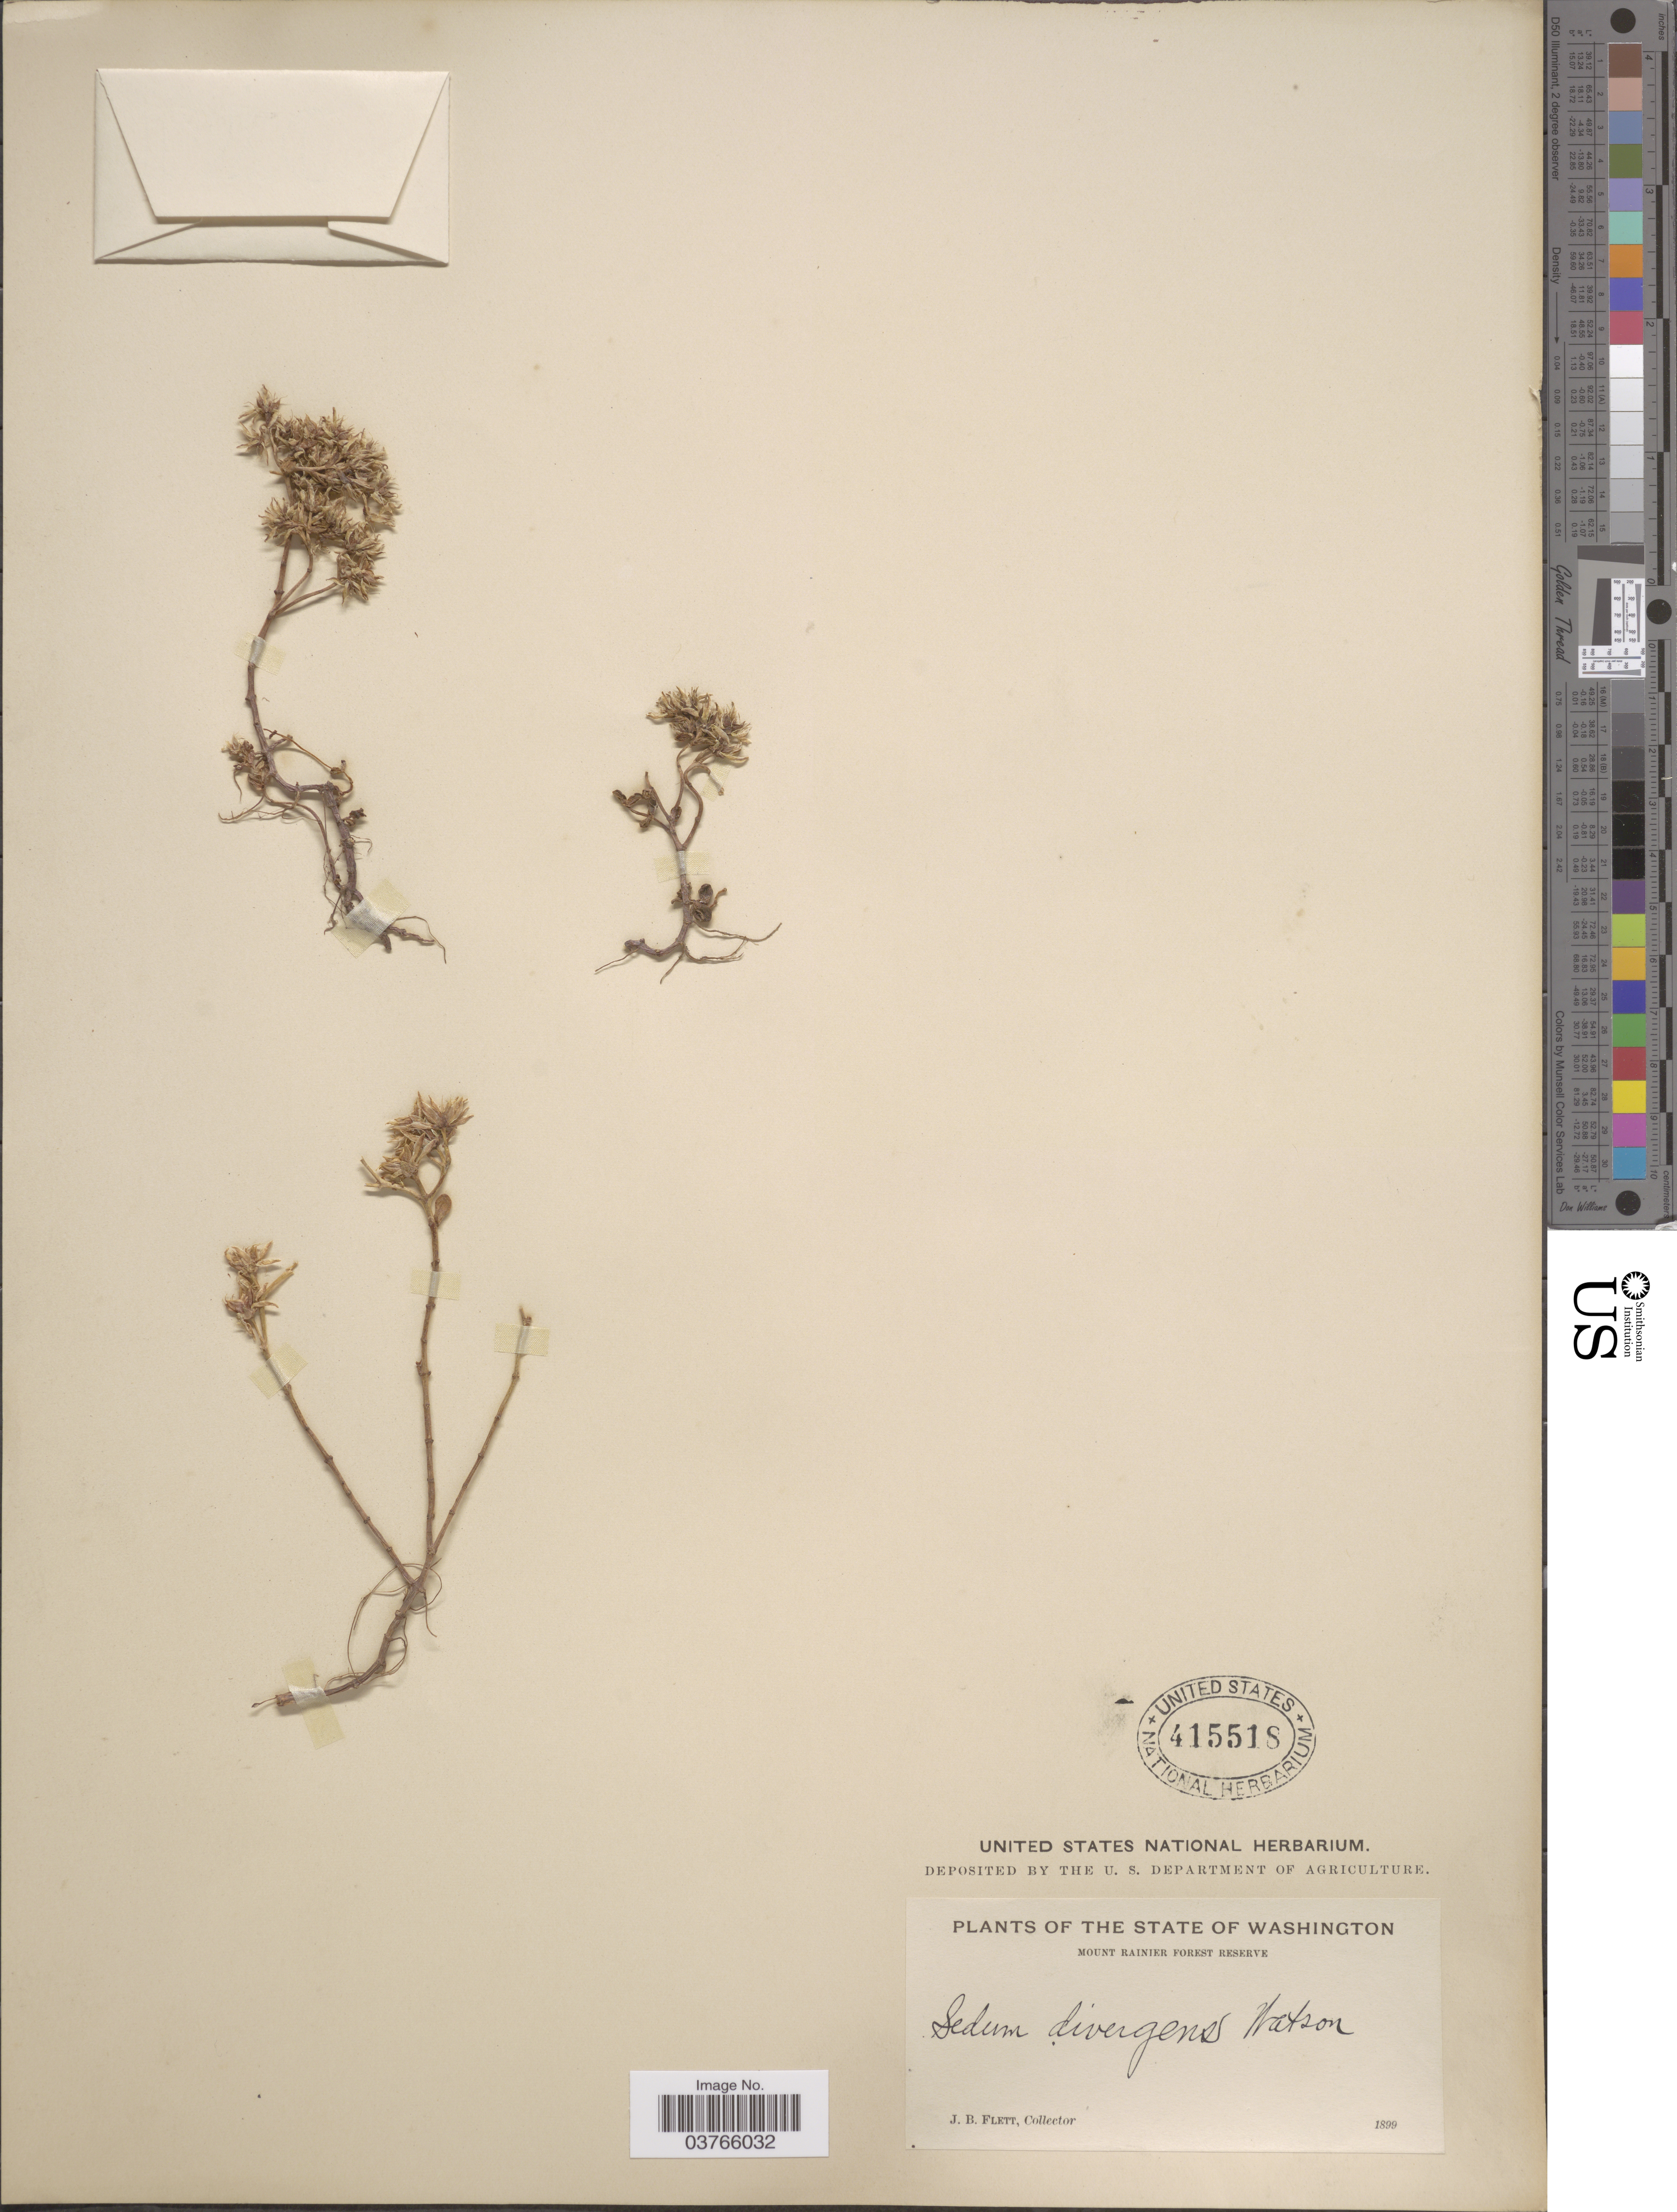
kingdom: Plantae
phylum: Tracheophyta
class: Magnoliopsida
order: Saxifragales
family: Crassulaceae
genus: Sedum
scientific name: Sedum divergens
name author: Greene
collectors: J. Flett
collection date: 1899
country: United States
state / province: Washington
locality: Mount Rainier Forest Reserve.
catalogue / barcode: US 415518